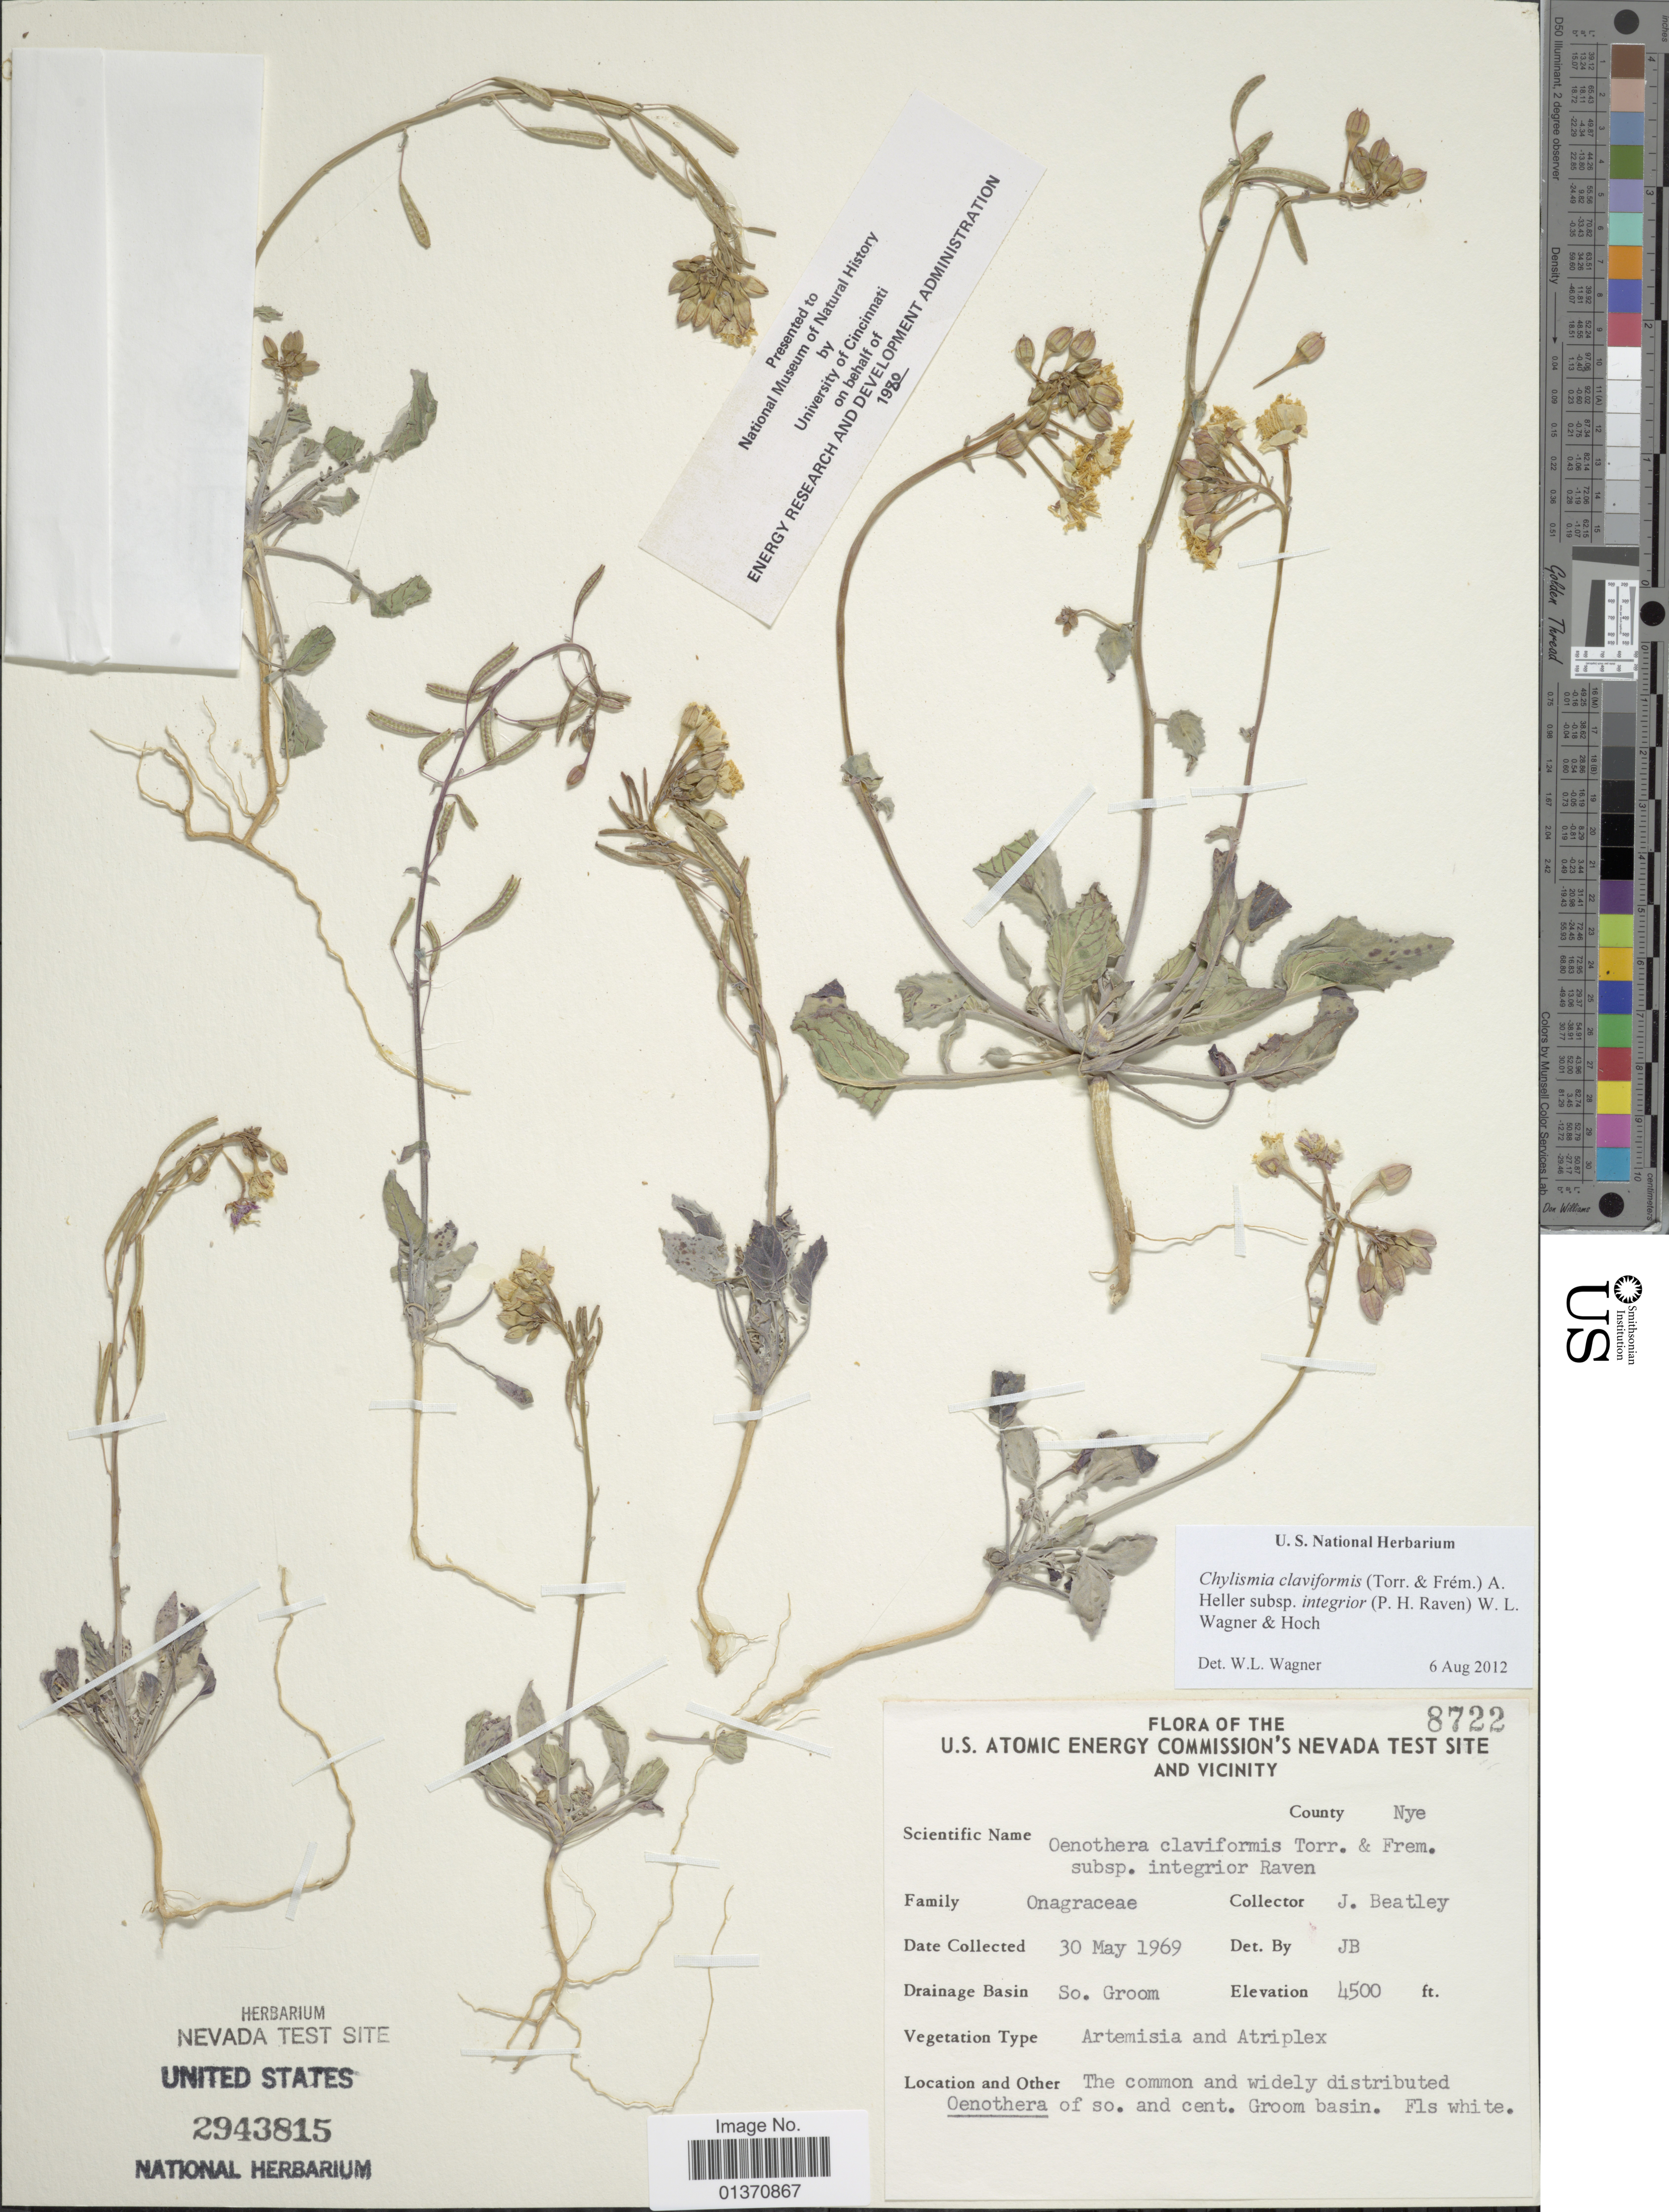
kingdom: Plantae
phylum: Tracheophyta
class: Magnoliopsida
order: Myrtales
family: Onagraceae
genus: Chylismia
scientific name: Chylismia claviformis subsp. integrior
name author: (P.H. Raven) W.L. Wagner & Hoch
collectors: J. L. Reveal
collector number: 8722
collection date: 1969-05-30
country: United States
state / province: Nevada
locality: U. S. Atomic Energy Commission's Nevada Test Site and Vicinity, So. Groom, so. and cent. Groom basin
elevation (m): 1372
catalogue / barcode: US 2943815